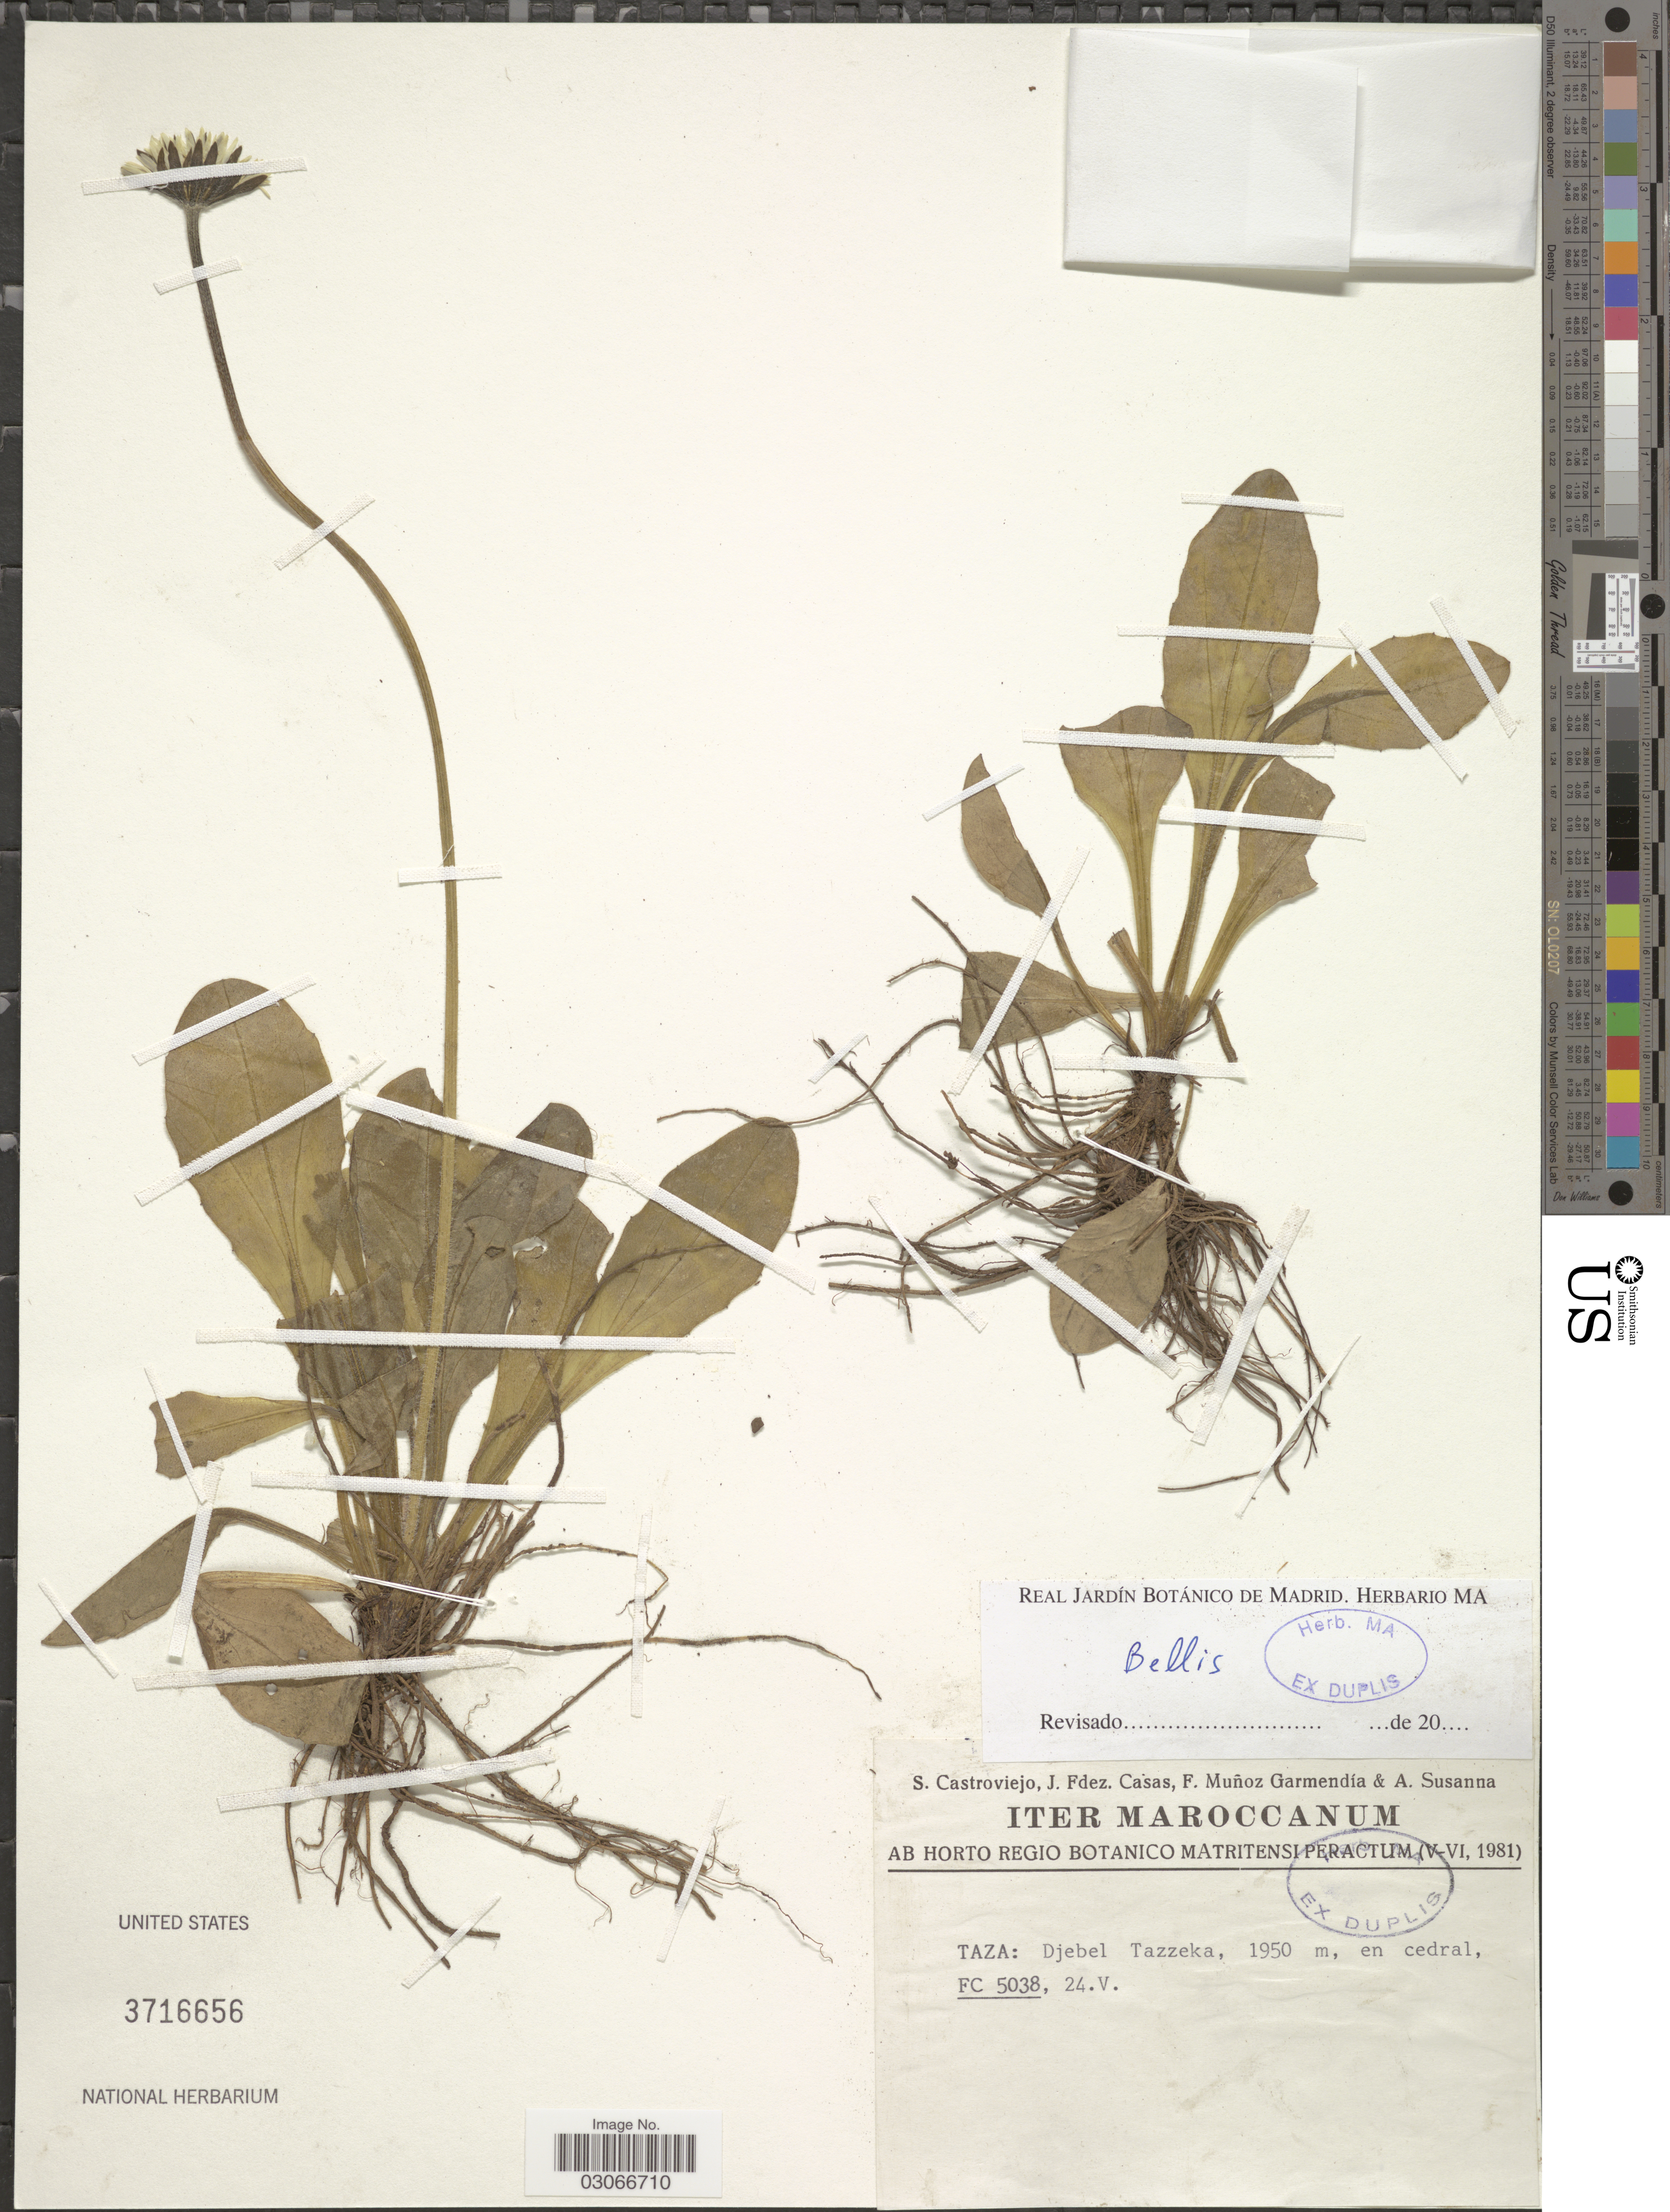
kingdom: Plantae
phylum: Tracheophyta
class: Magnoliopsida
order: Asterales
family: Asteraceae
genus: Bellis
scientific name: Bellis sp.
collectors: S. Castroviejo, J. Casas, F. Muñoz Garmendia & A. Susanna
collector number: FC5038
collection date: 1981-05-24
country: Morocco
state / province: Taza-Al Hoceima-Taounate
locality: Taza: Djebel Tazzeka.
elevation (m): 1950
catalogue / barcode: US 3716656